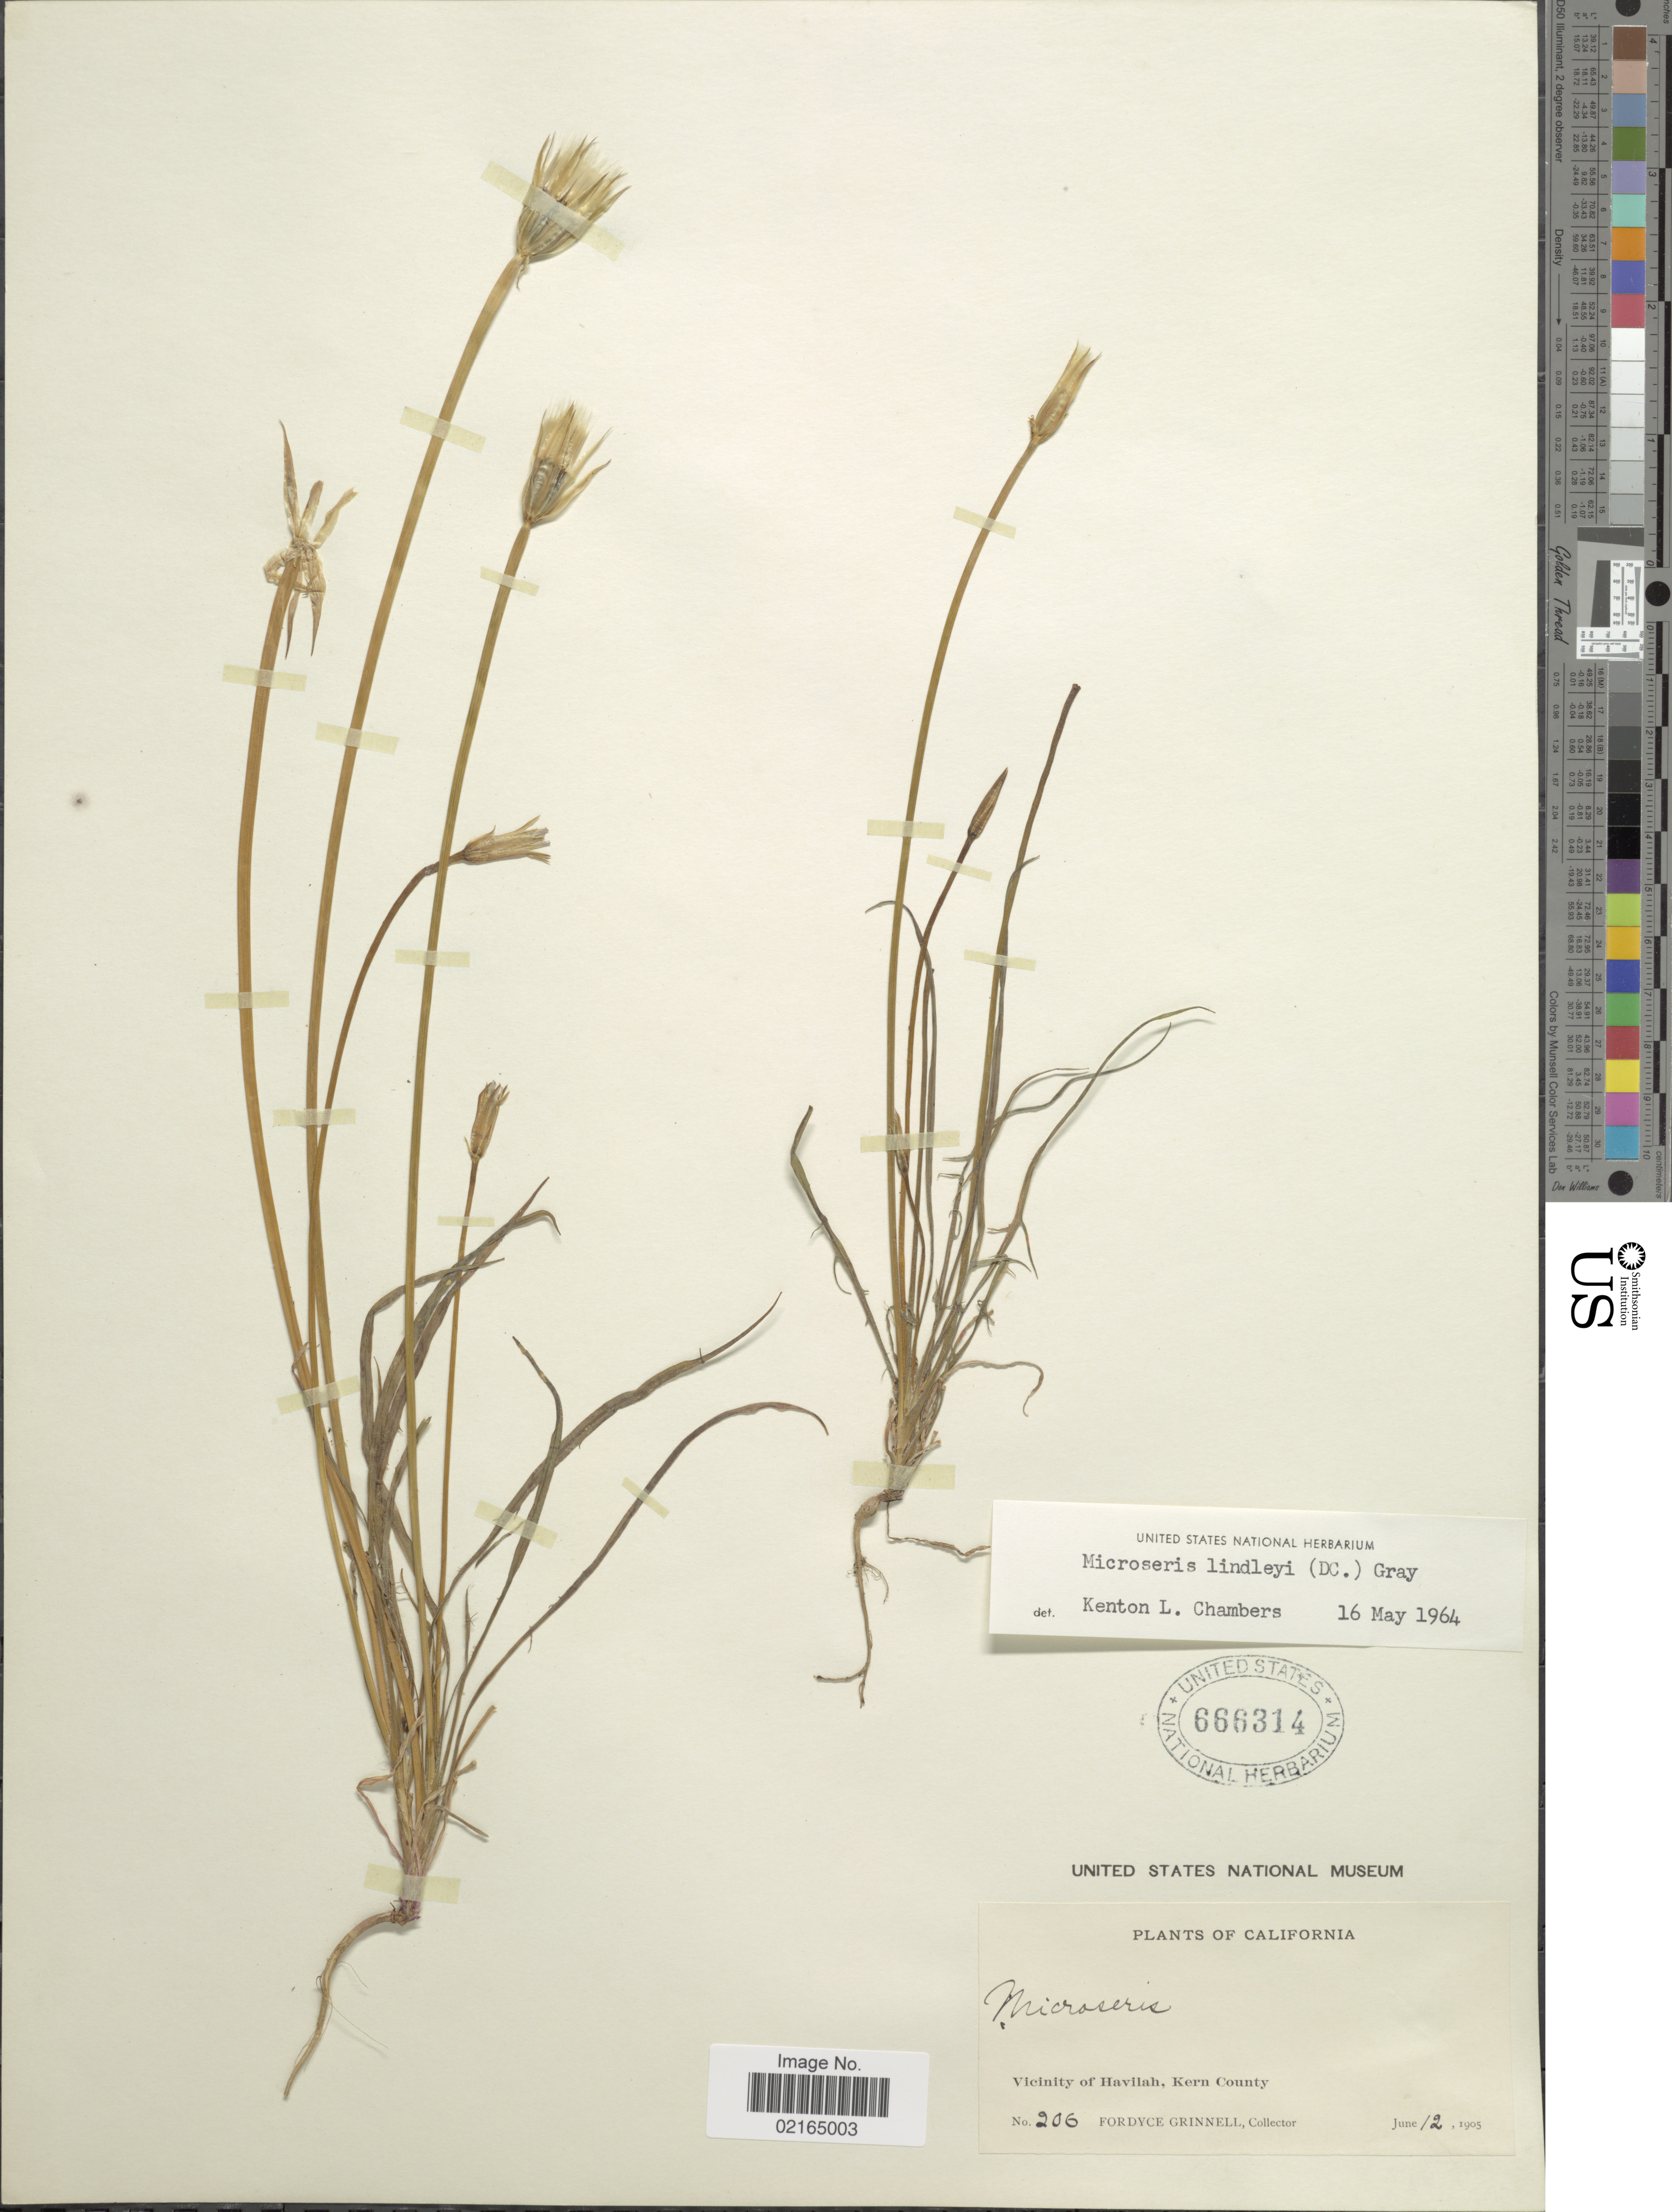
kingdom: Plantae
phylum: Tracheophyta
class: Magnoliopsida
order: Asterales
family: Asteraceae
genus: Uropappus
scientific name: Uropappus lindleyi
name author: (DC.) Nutt.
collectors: F. Grinnell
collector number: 206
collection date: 1905-06-12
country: United States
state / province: California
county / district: Kern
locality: Vicinity of Havilah, Kern County.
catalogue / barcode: US 666314